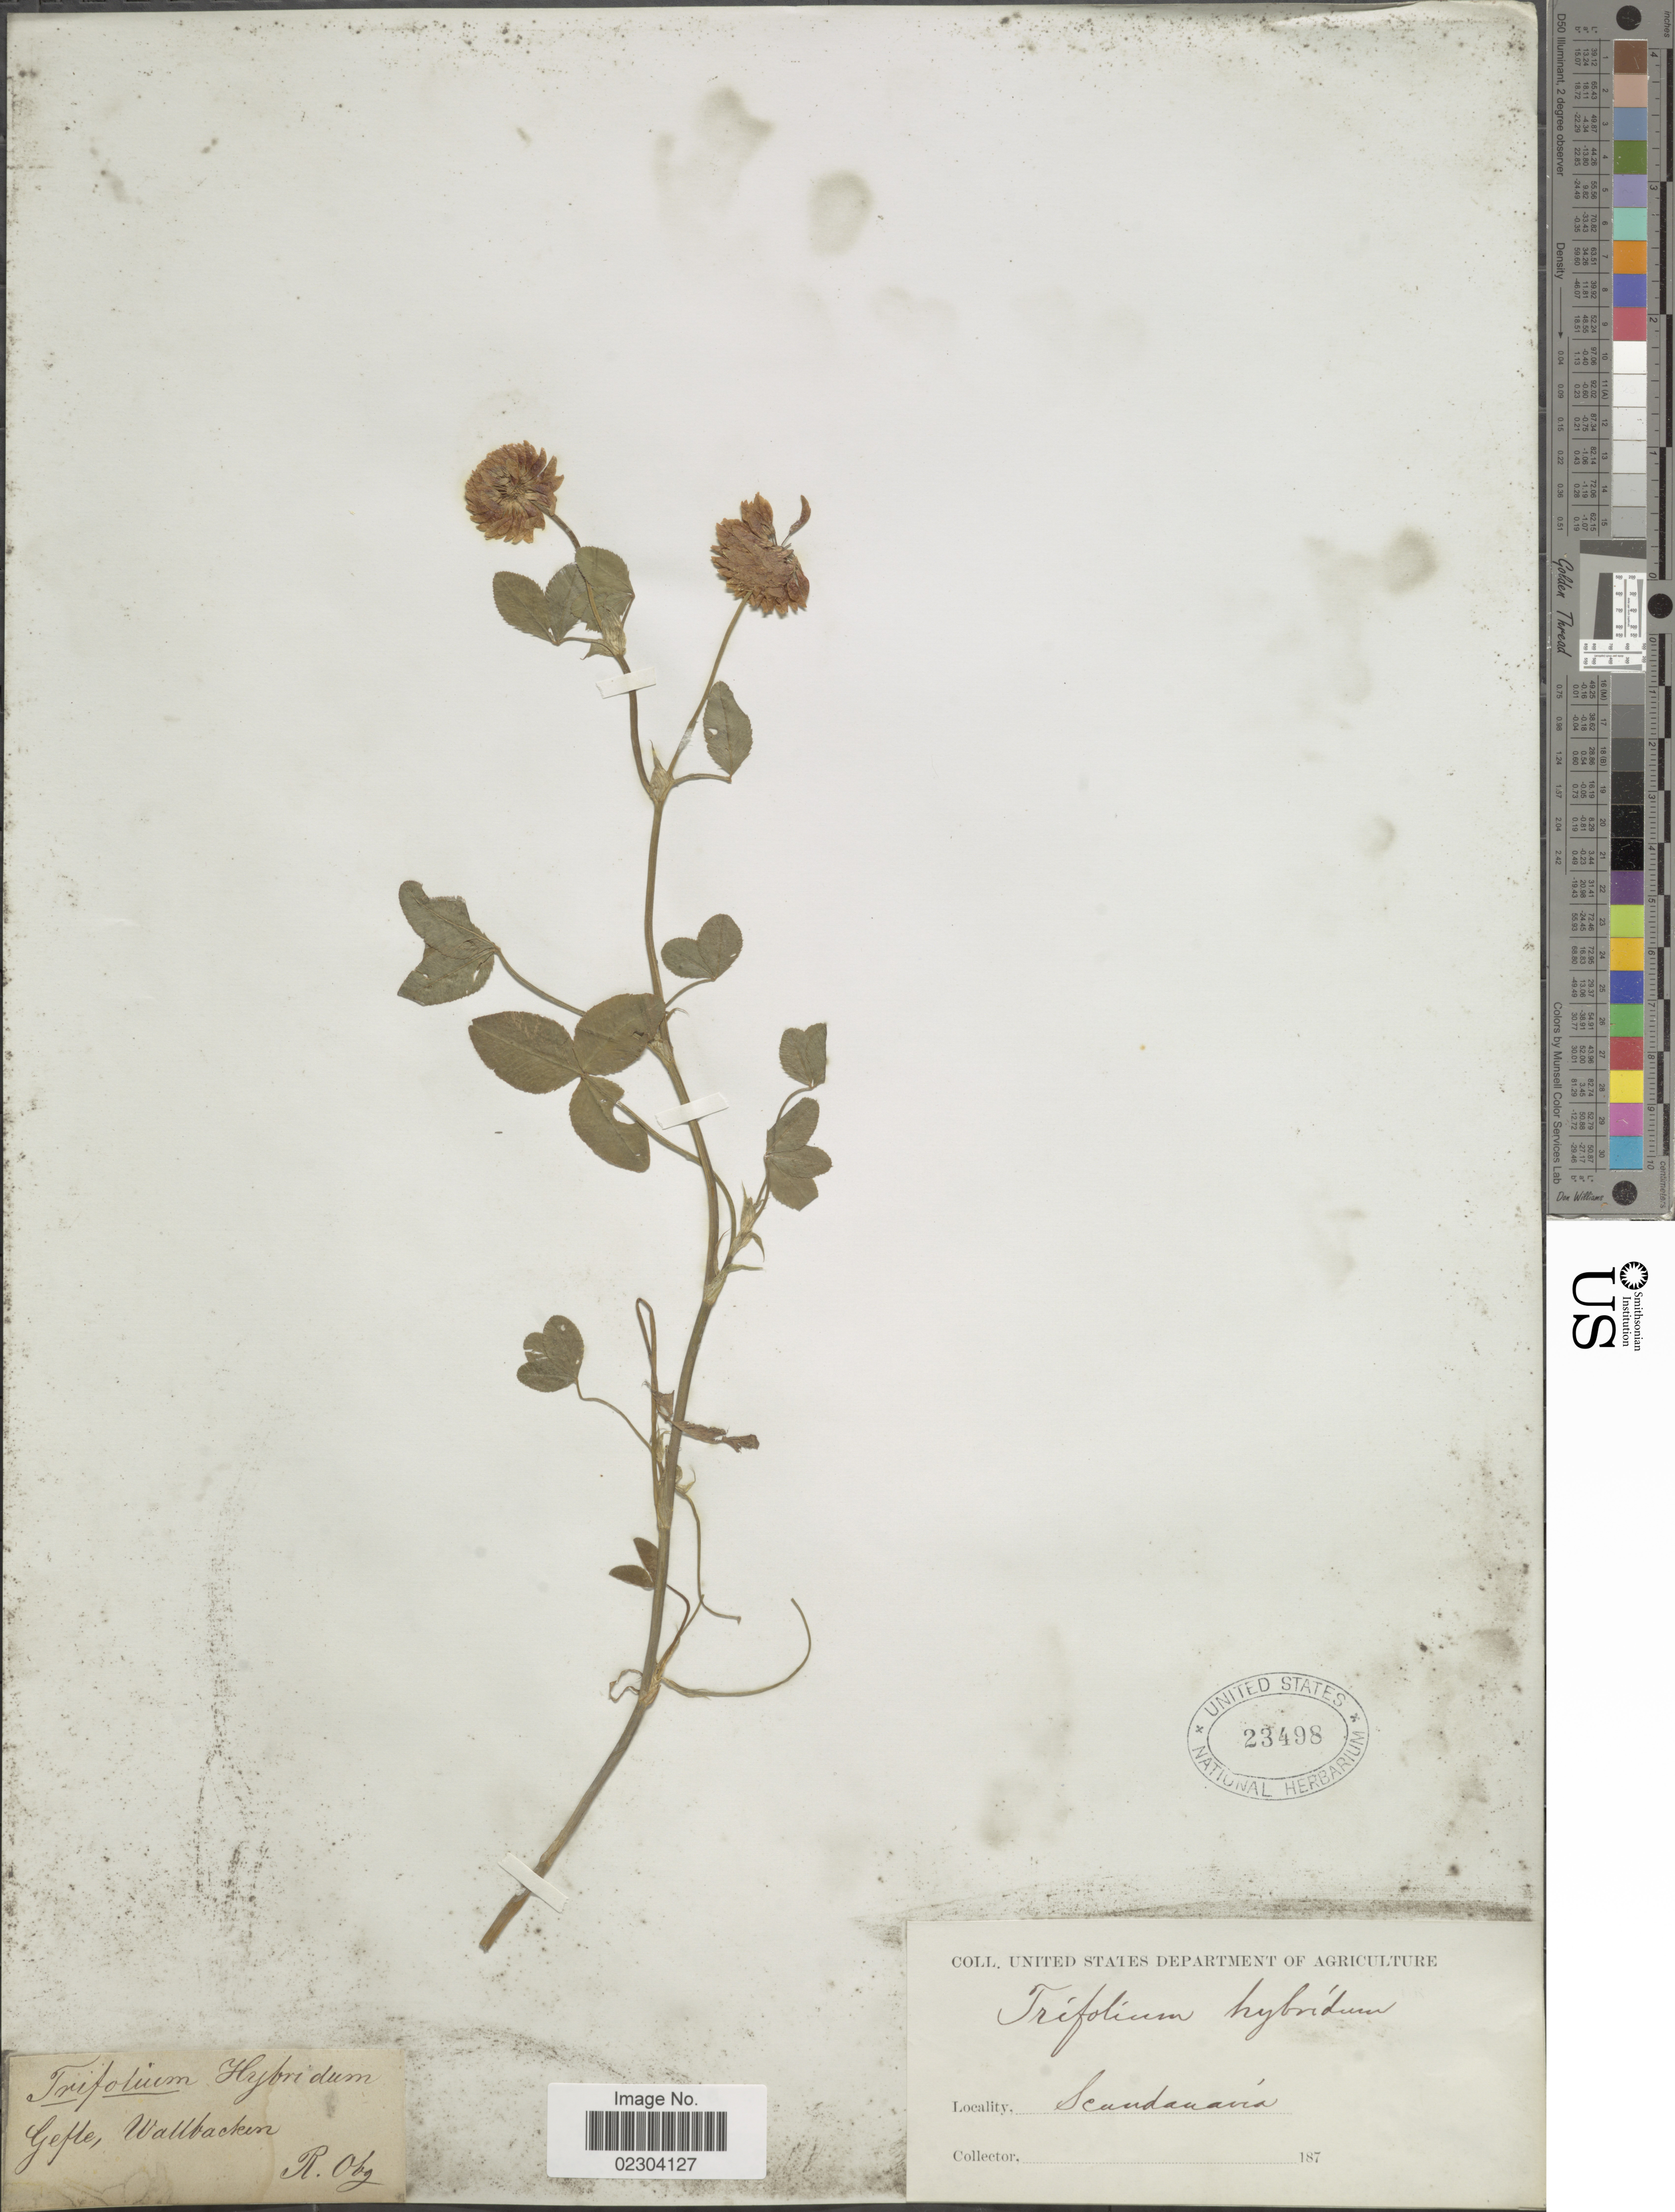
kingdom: Plantae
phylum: Tracheophyta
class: Magnoliopsida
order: Fabales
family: Fabaceae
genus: Trifolium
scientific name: Trifolium hybridum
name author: L.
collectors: R. Oldberg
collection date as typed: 187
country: Sweden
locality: Gefle, Wallbacken. Scandanavia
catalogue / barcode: US 23498